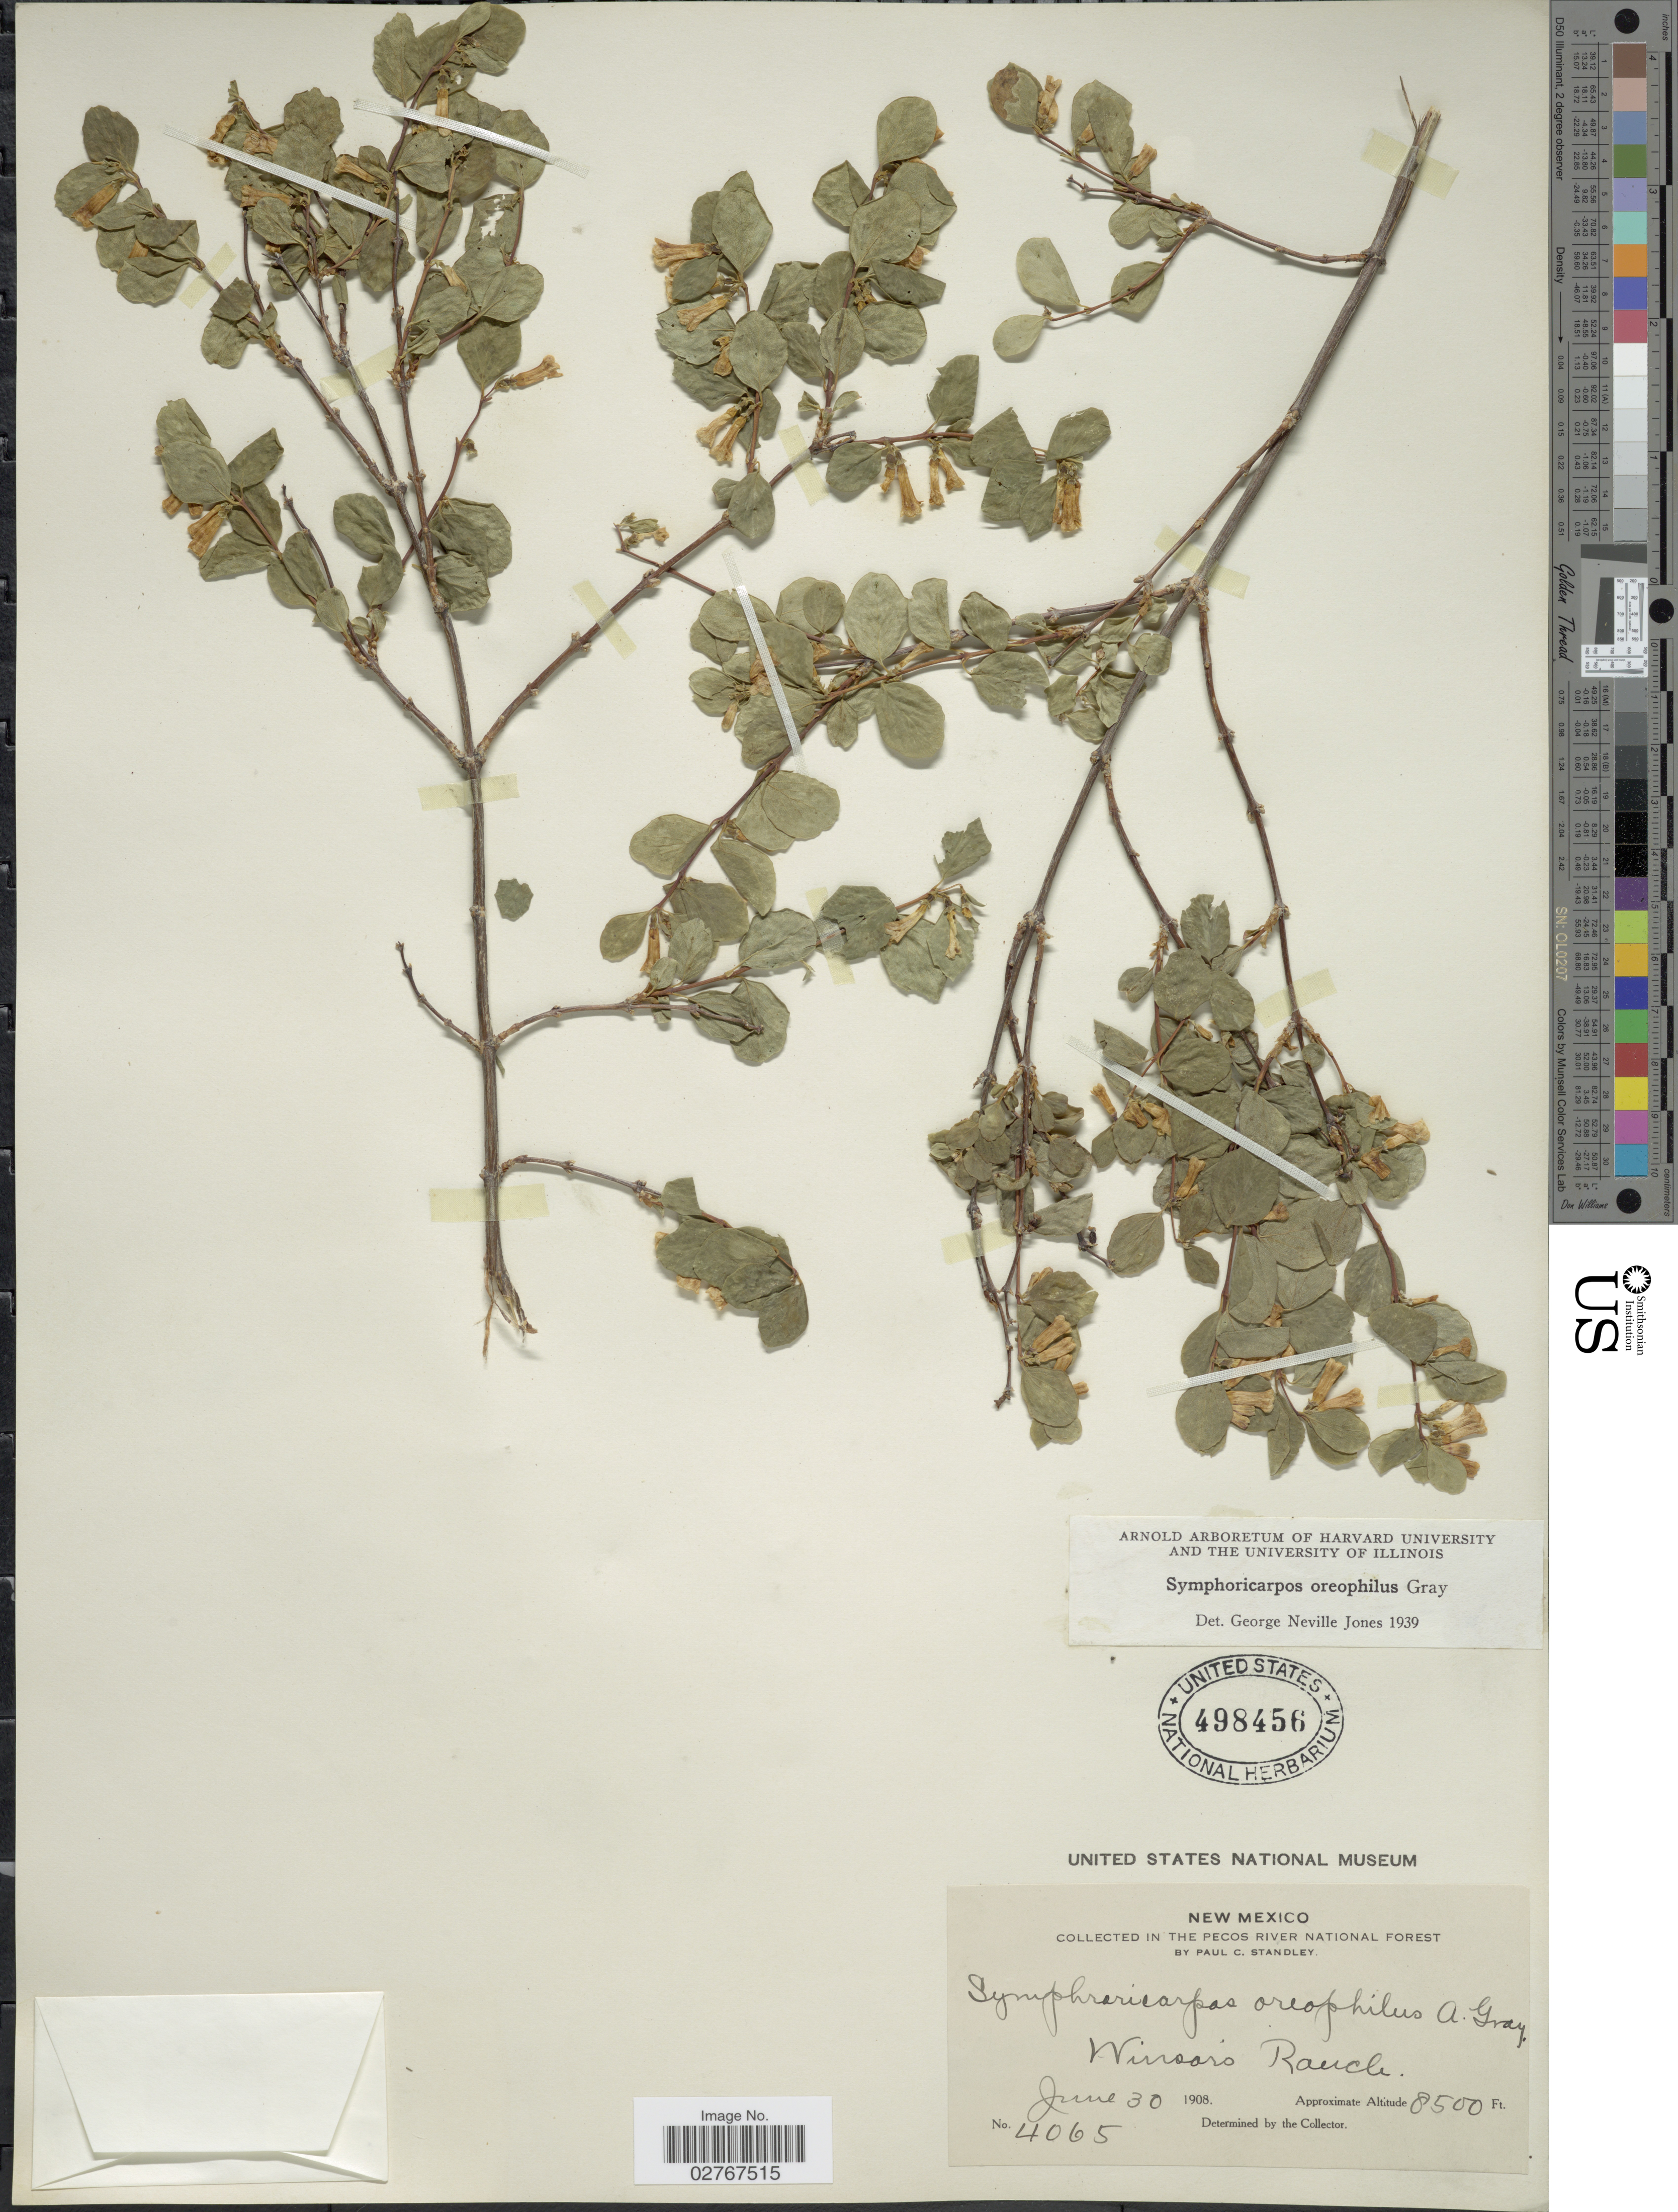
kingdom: Plantae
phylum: Tracheophyta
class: Magnoliopsida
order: Dipsacales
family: Caprifoliaceae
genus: Symphoricarpos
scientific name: Symphoricarpos oreophilus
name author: A. Gray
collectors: P. C. Standley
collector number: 4065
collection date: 1908-06-30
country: United States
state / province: New Mexico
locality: Pecos River National Forest, Winsor's Ranch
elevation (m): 2591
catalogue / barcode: US 498456